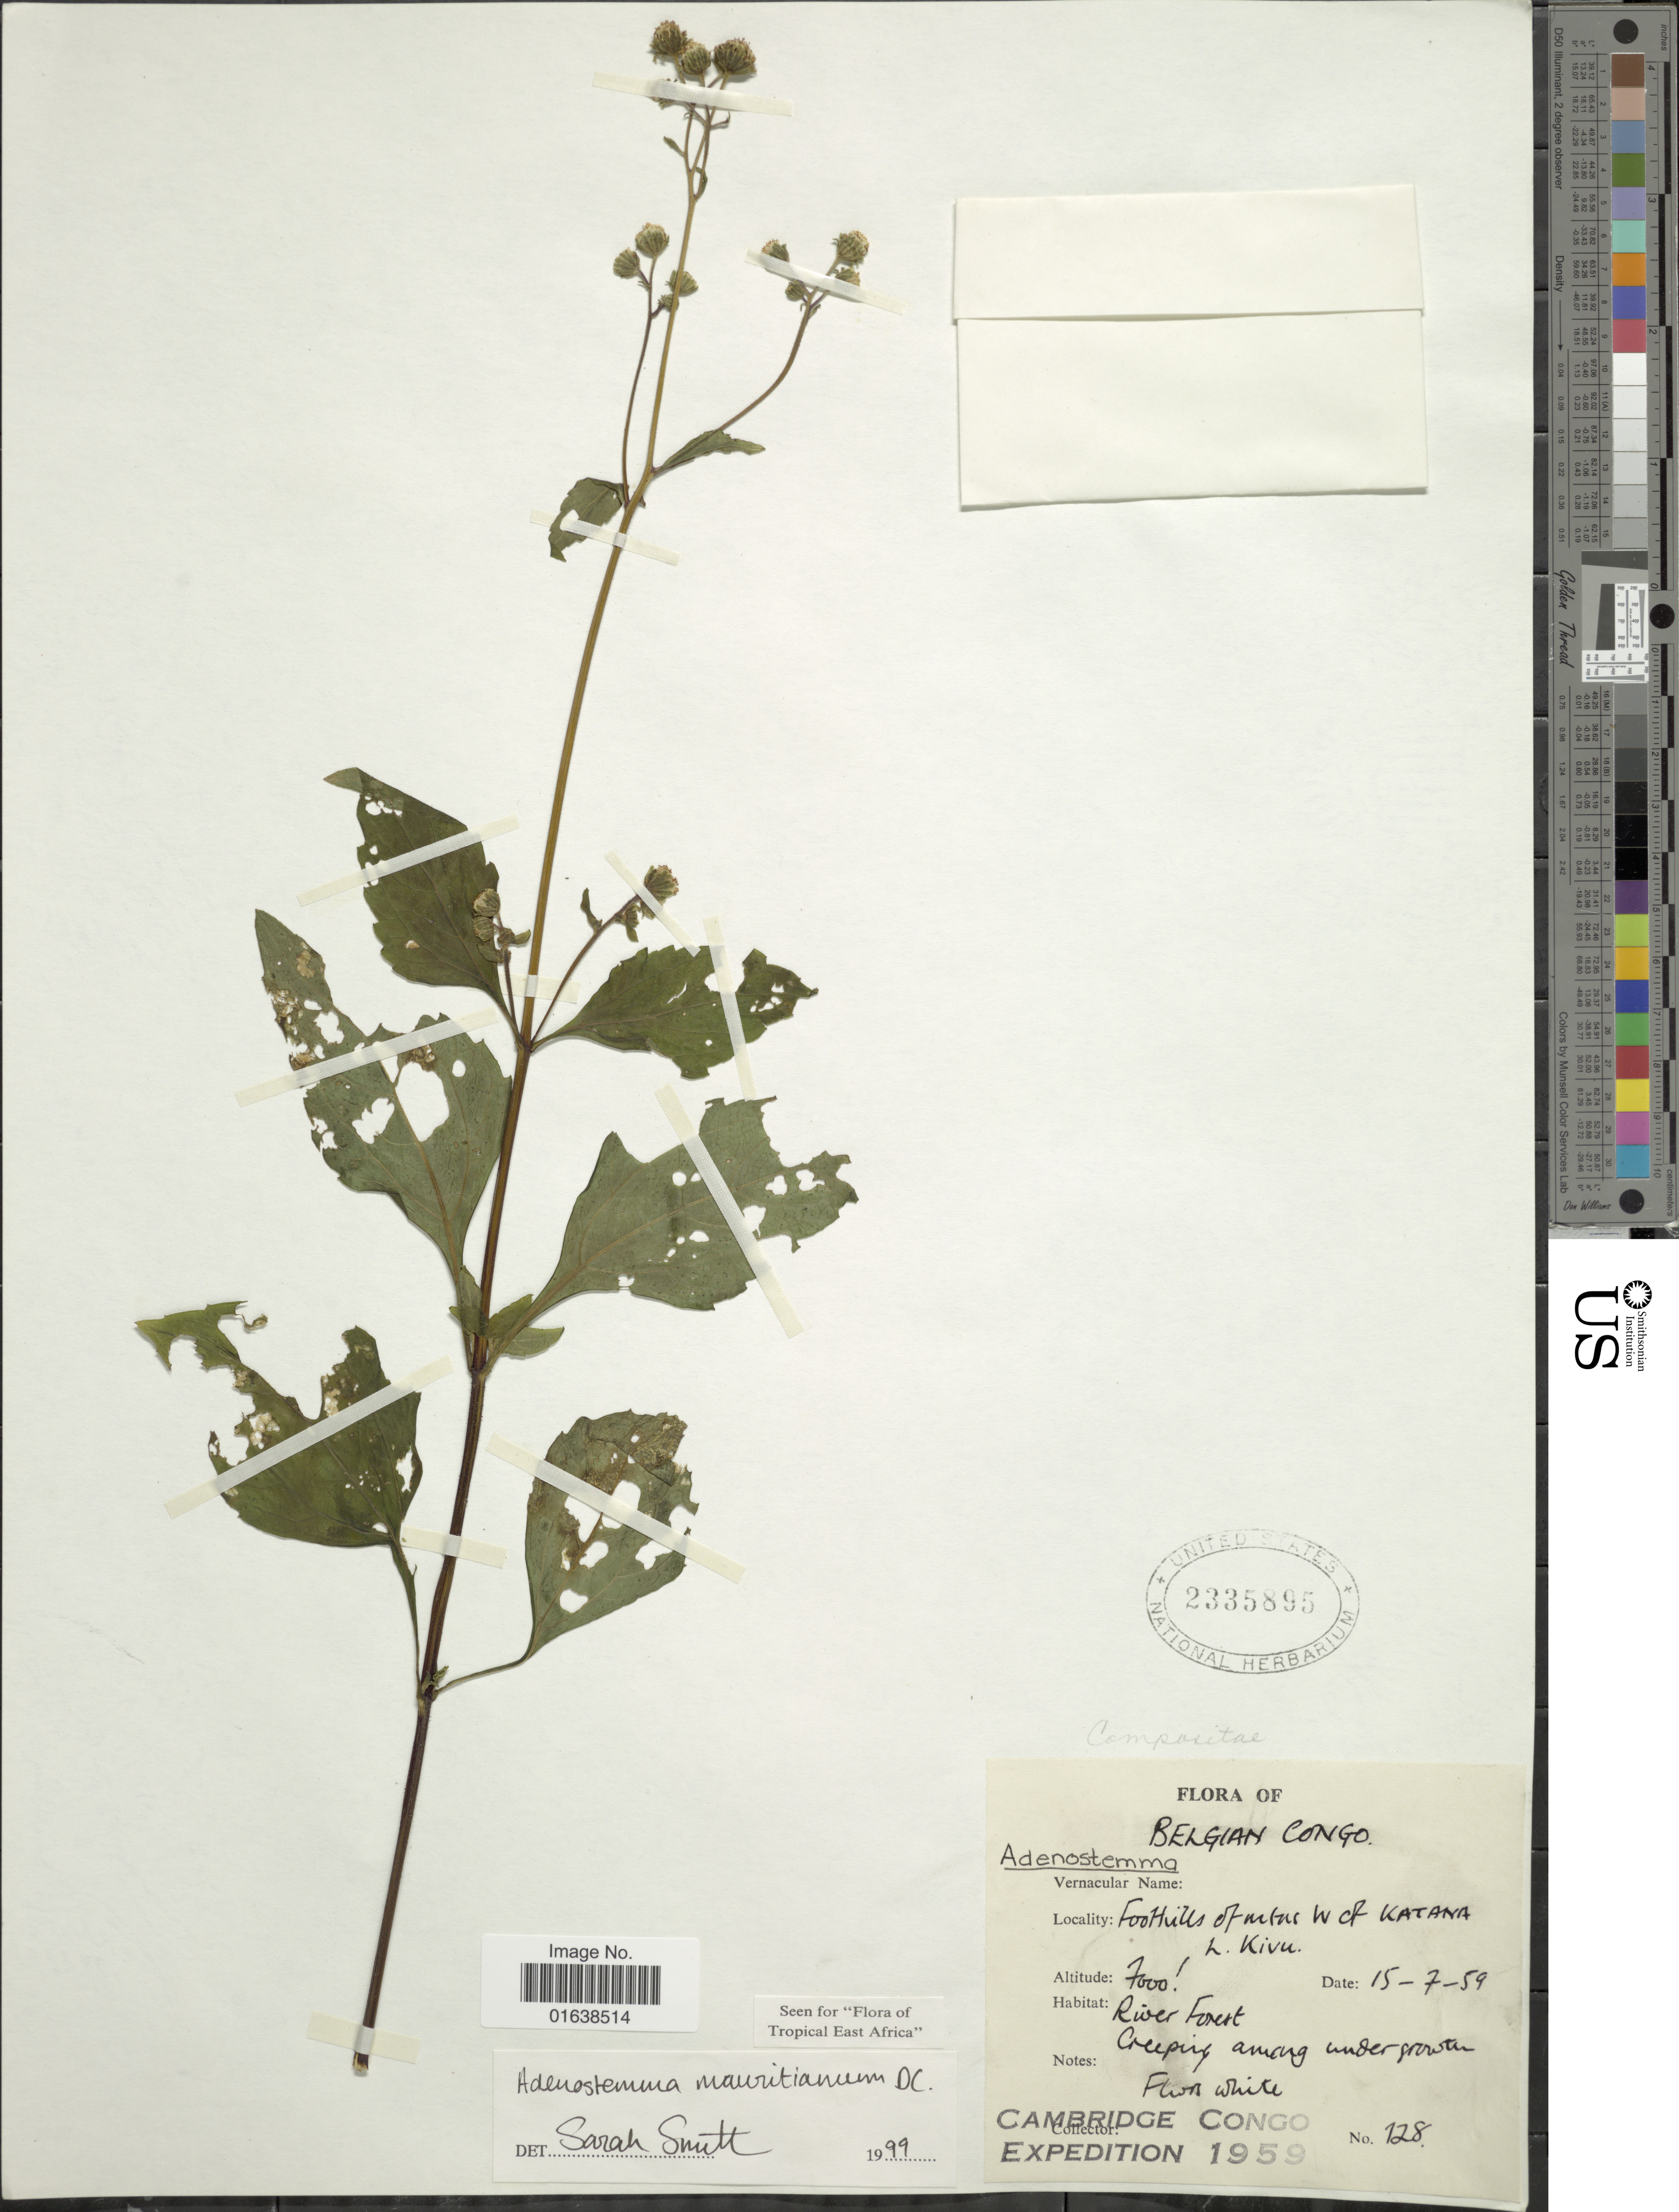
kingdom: Plantae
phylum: Tracheophyta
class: Magnoliopsida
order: Asterales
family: Asteraceae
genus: Adenostemma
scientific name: Adenostemma mauritianum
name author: DC.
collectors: Cambridge Congo Expedition 1959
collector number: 128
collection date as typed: Transcribed d/m/y: 15/7/59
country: Congo, Democratic Republic of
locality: Belgian Congo. Foothills of mtns W of Katana L. Kivu.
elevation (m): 2134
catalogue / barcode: US 2335895